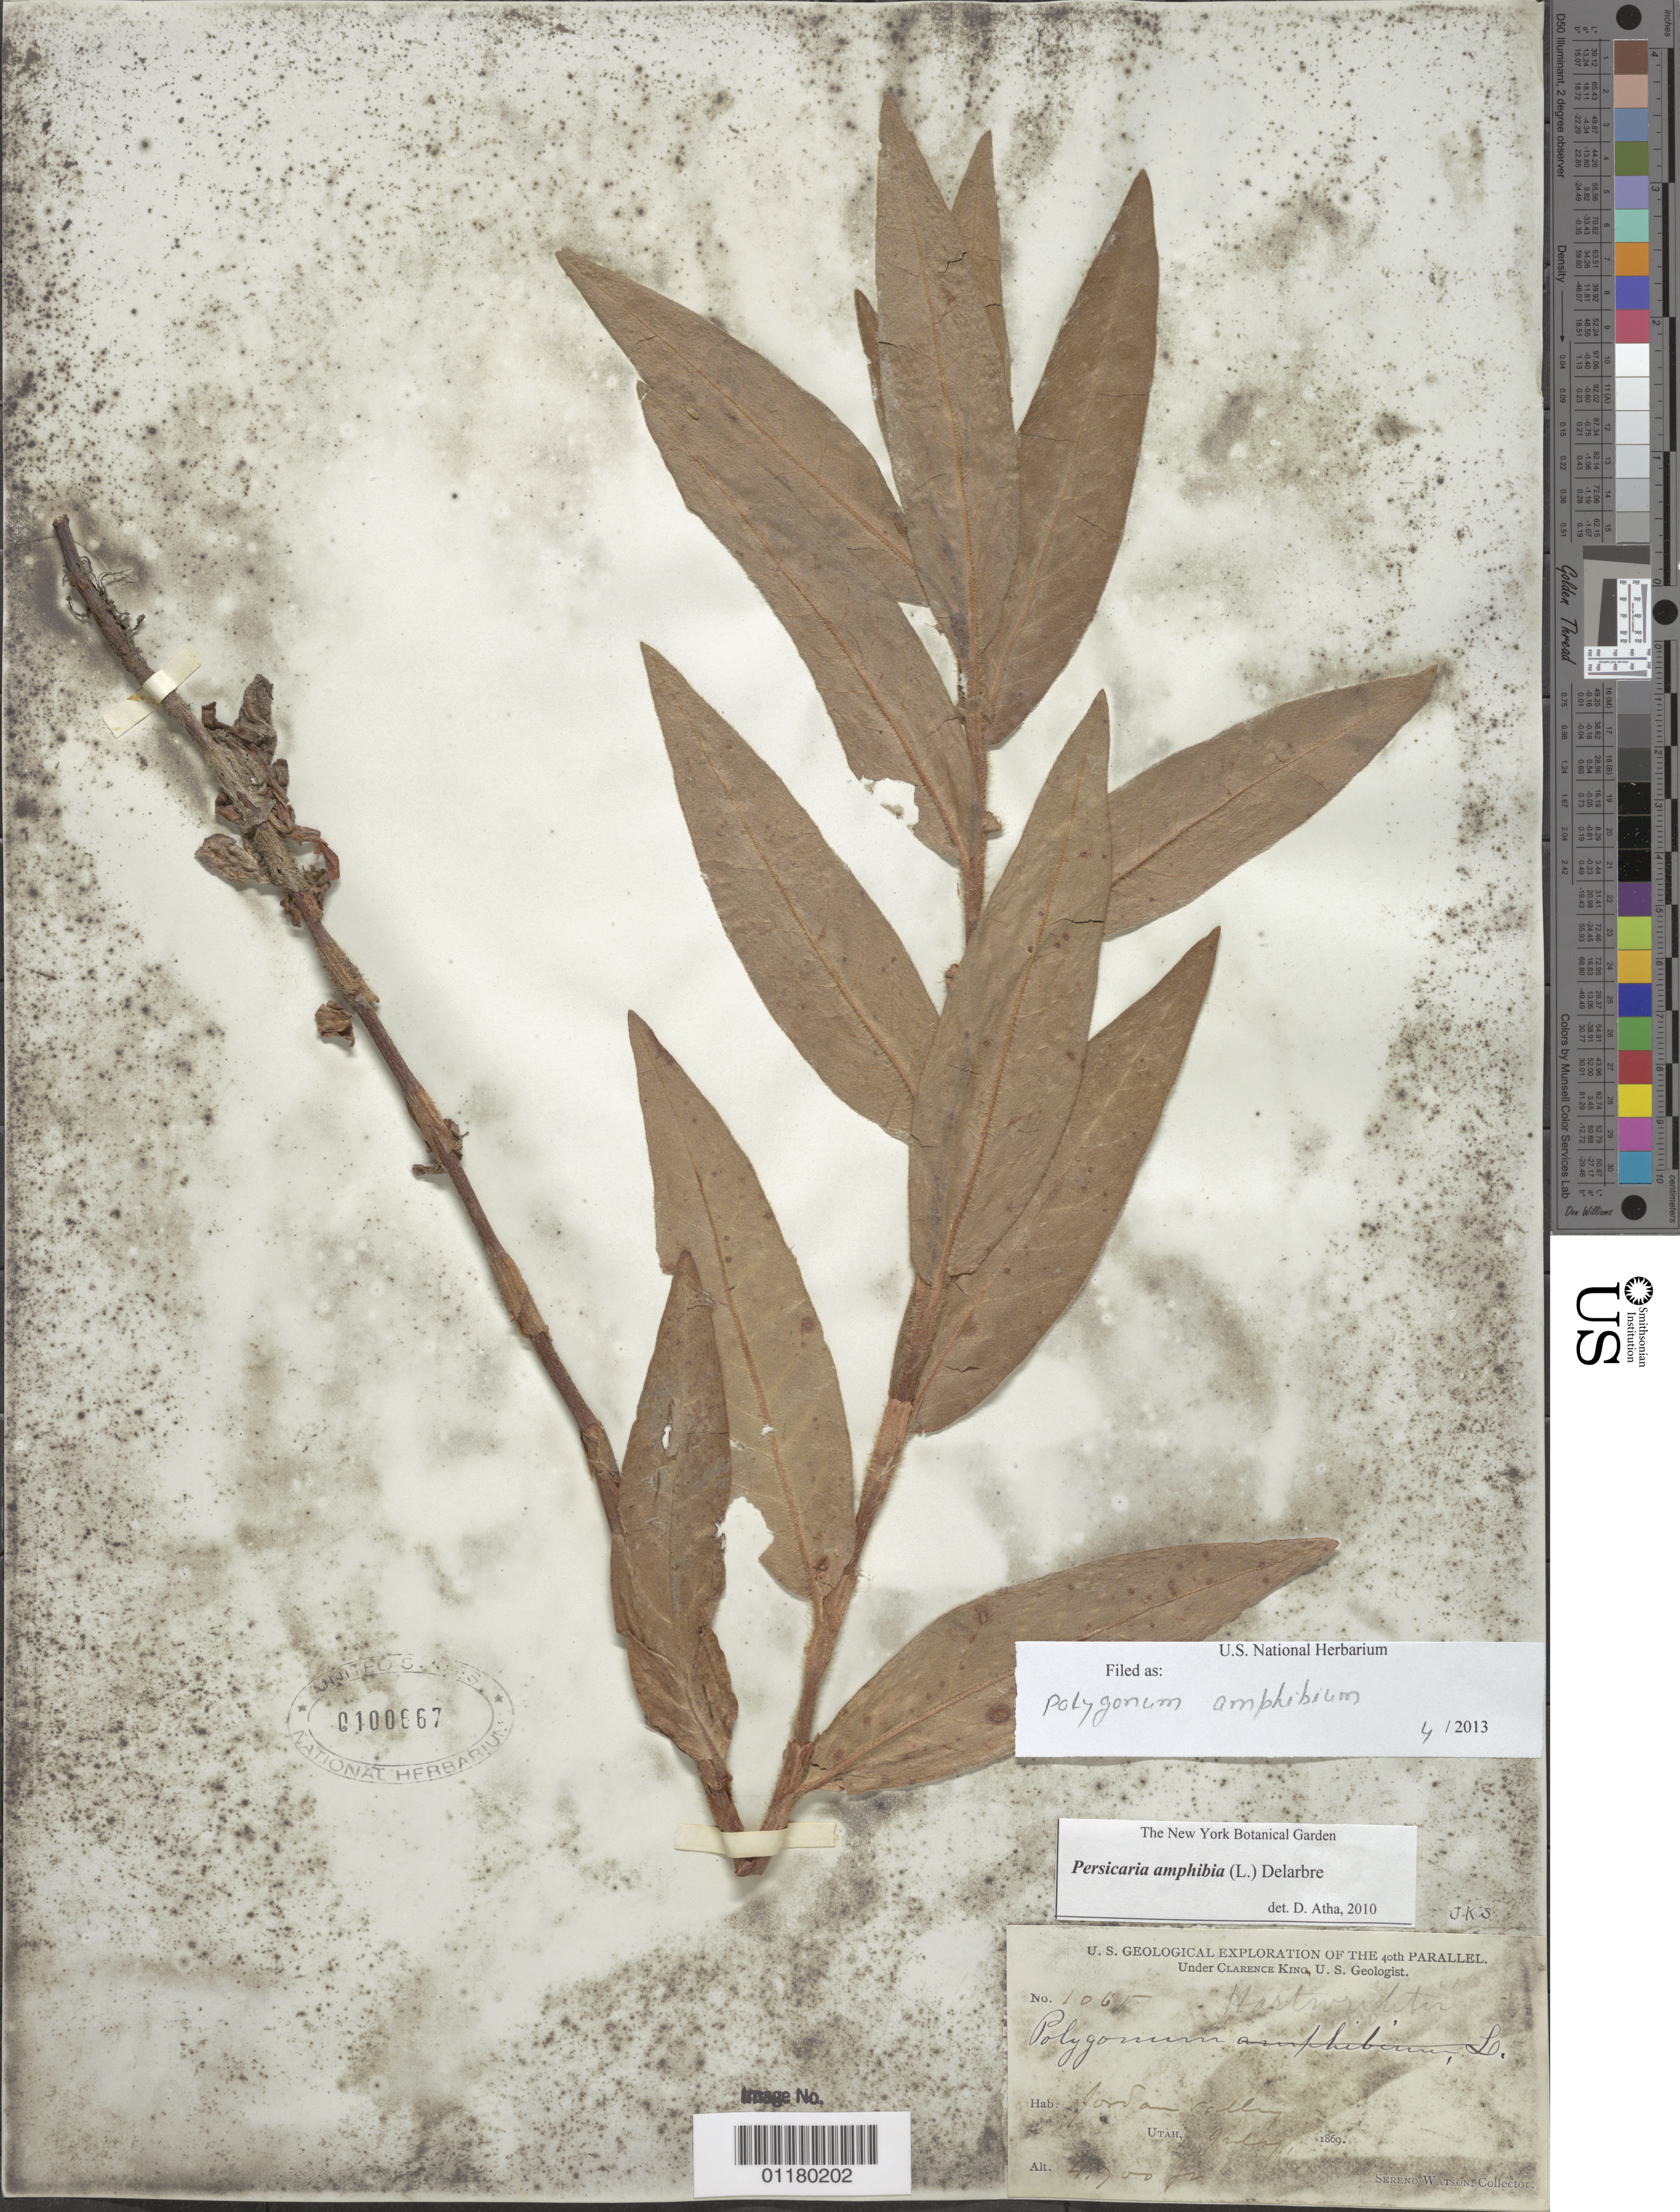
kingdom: Plantae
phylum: Tracheophyta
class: Magnoliopsida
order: Caryophyllales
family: Polygonaceae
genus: Persicaria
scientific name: Persicaria amphibia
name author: (L.) Delarbre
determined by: Atha, D. E.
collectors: S. Watson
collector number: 1061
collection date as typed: Jul 1869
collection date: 1869-07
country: United States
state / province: Utah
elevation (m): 1433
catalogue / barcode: US 100667